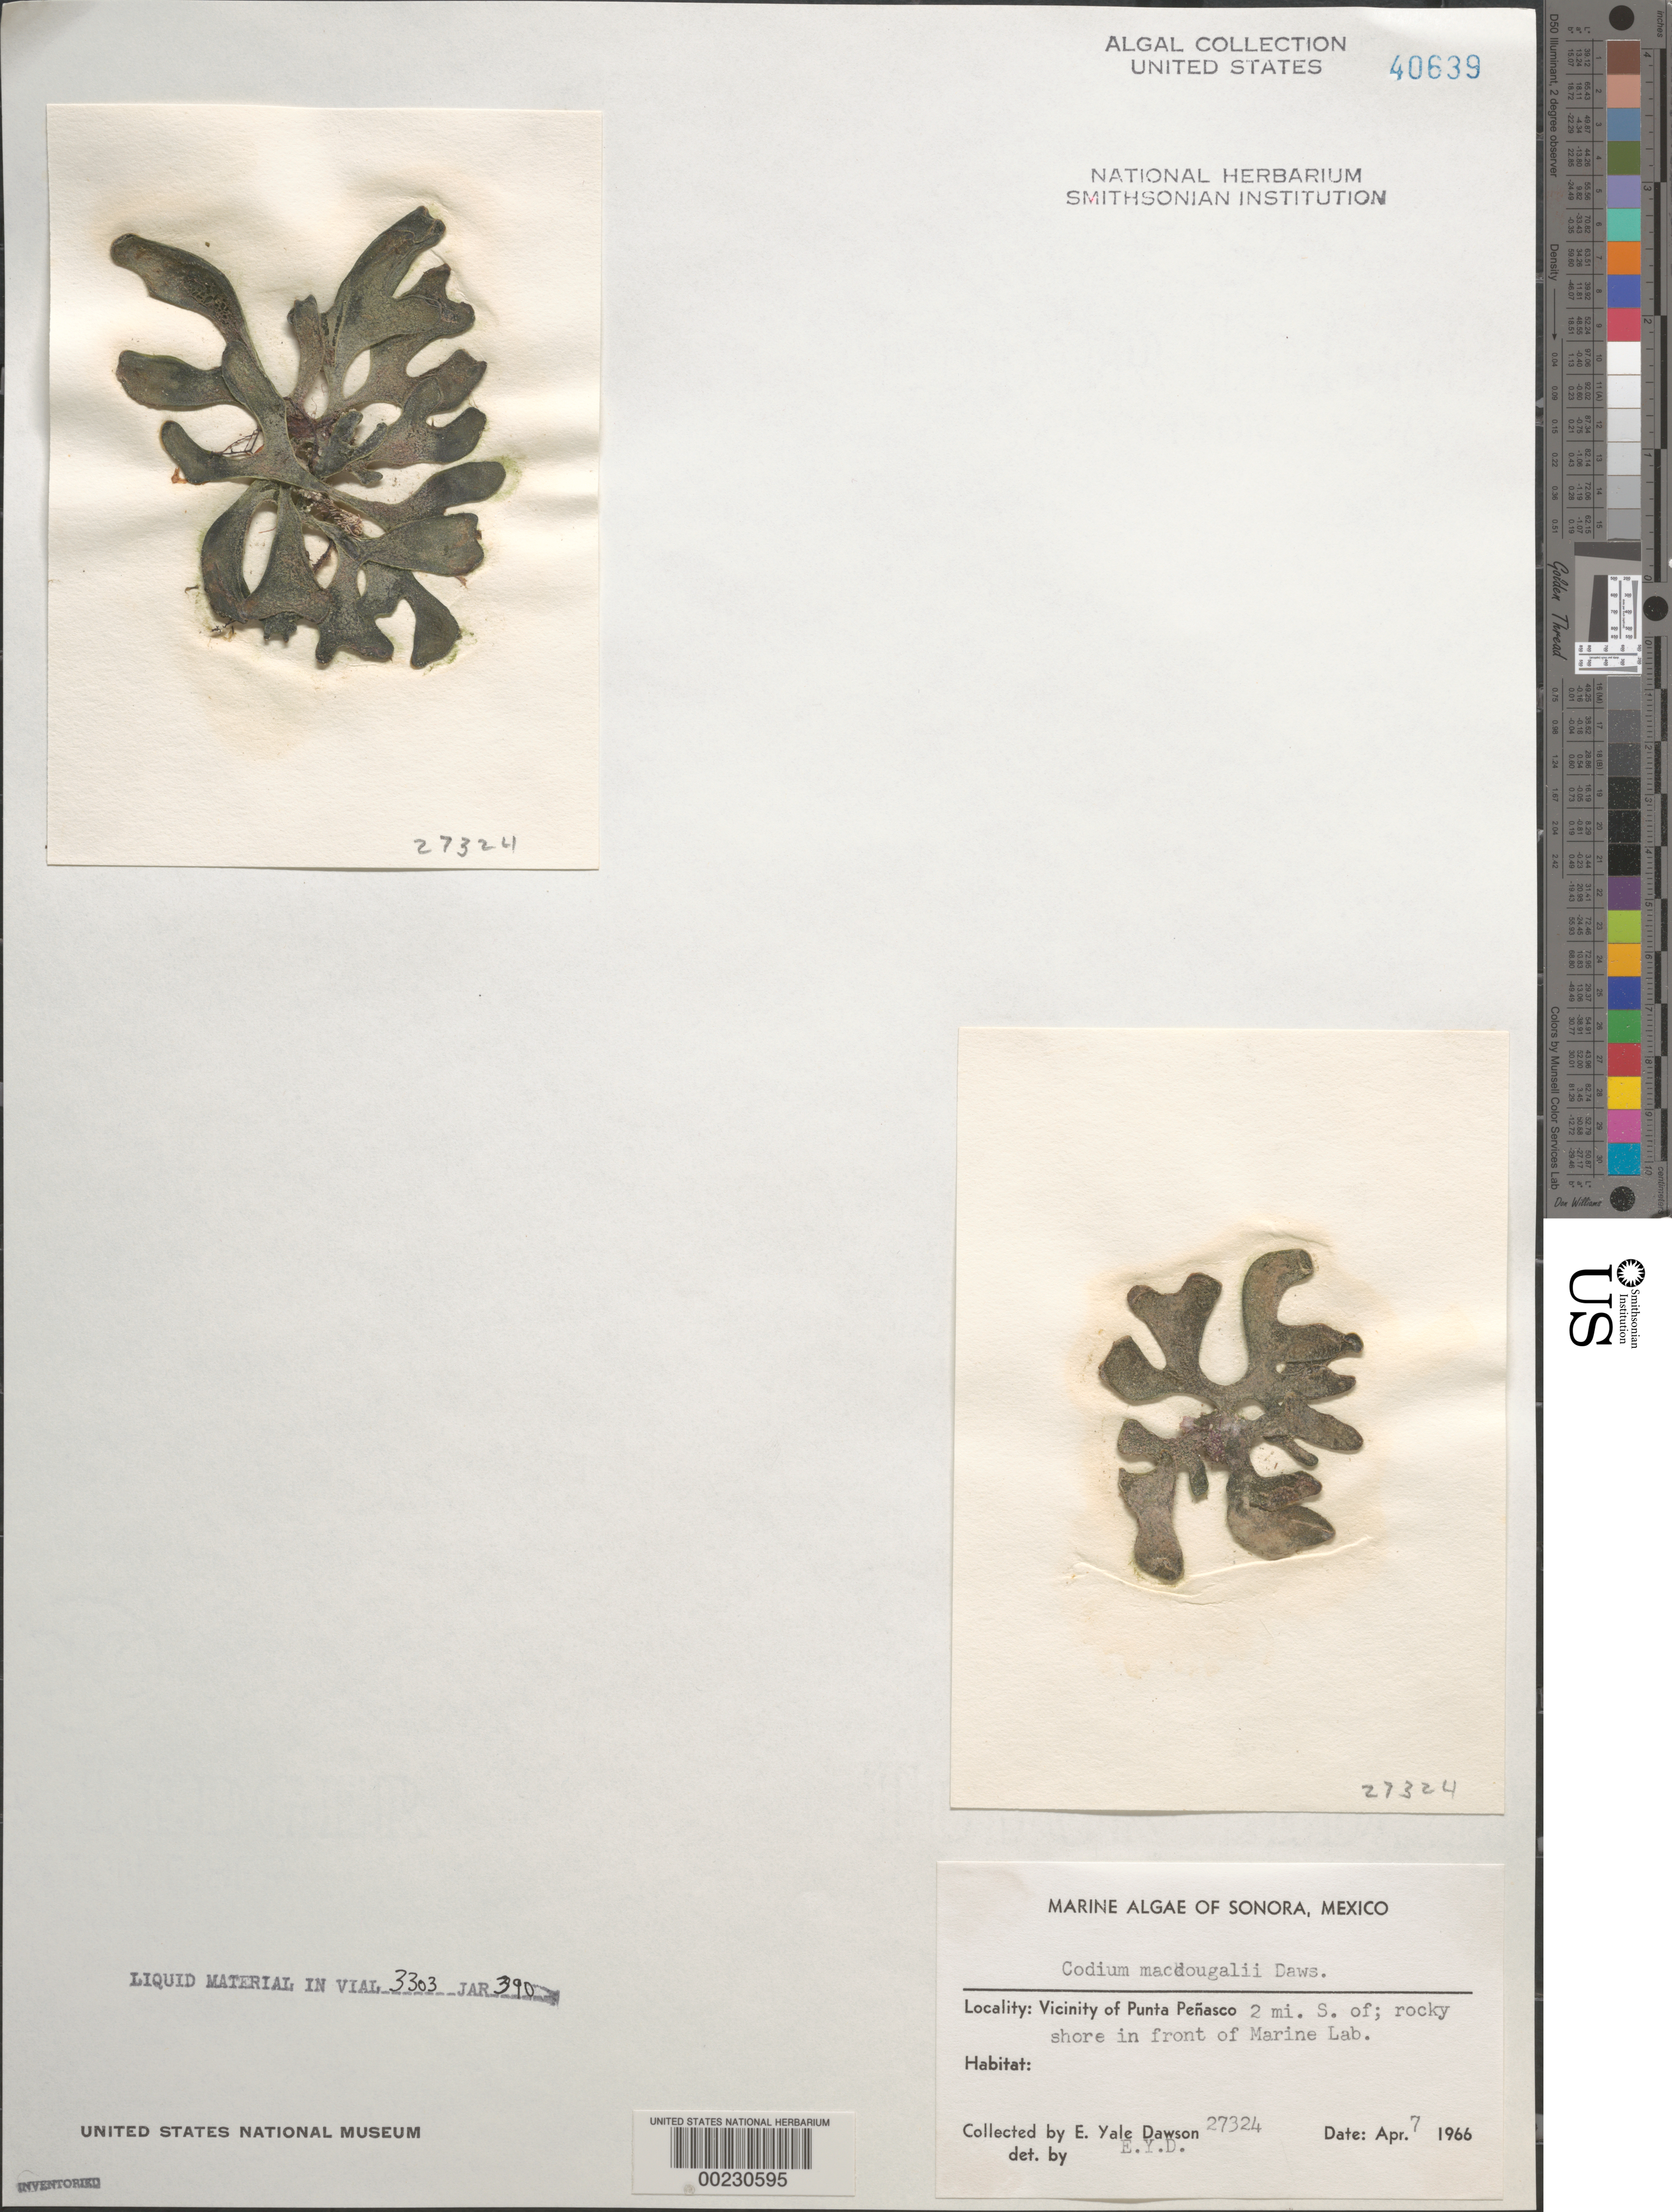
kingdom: Plantae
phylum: Chlorophyta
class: Ulvophyceae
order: Bryopsidales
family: Codiaceae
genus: Codium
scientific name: Codium brandegeei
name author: Setch. & N.L. Gardner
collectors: E. Y. Dawson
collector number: EYD 27324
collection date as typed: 07 Apr 1966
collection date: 1966-04-07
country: Mexico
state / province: Sonora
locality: Marine laboratory shore, south of Punta Penasco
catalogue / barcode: US 40639